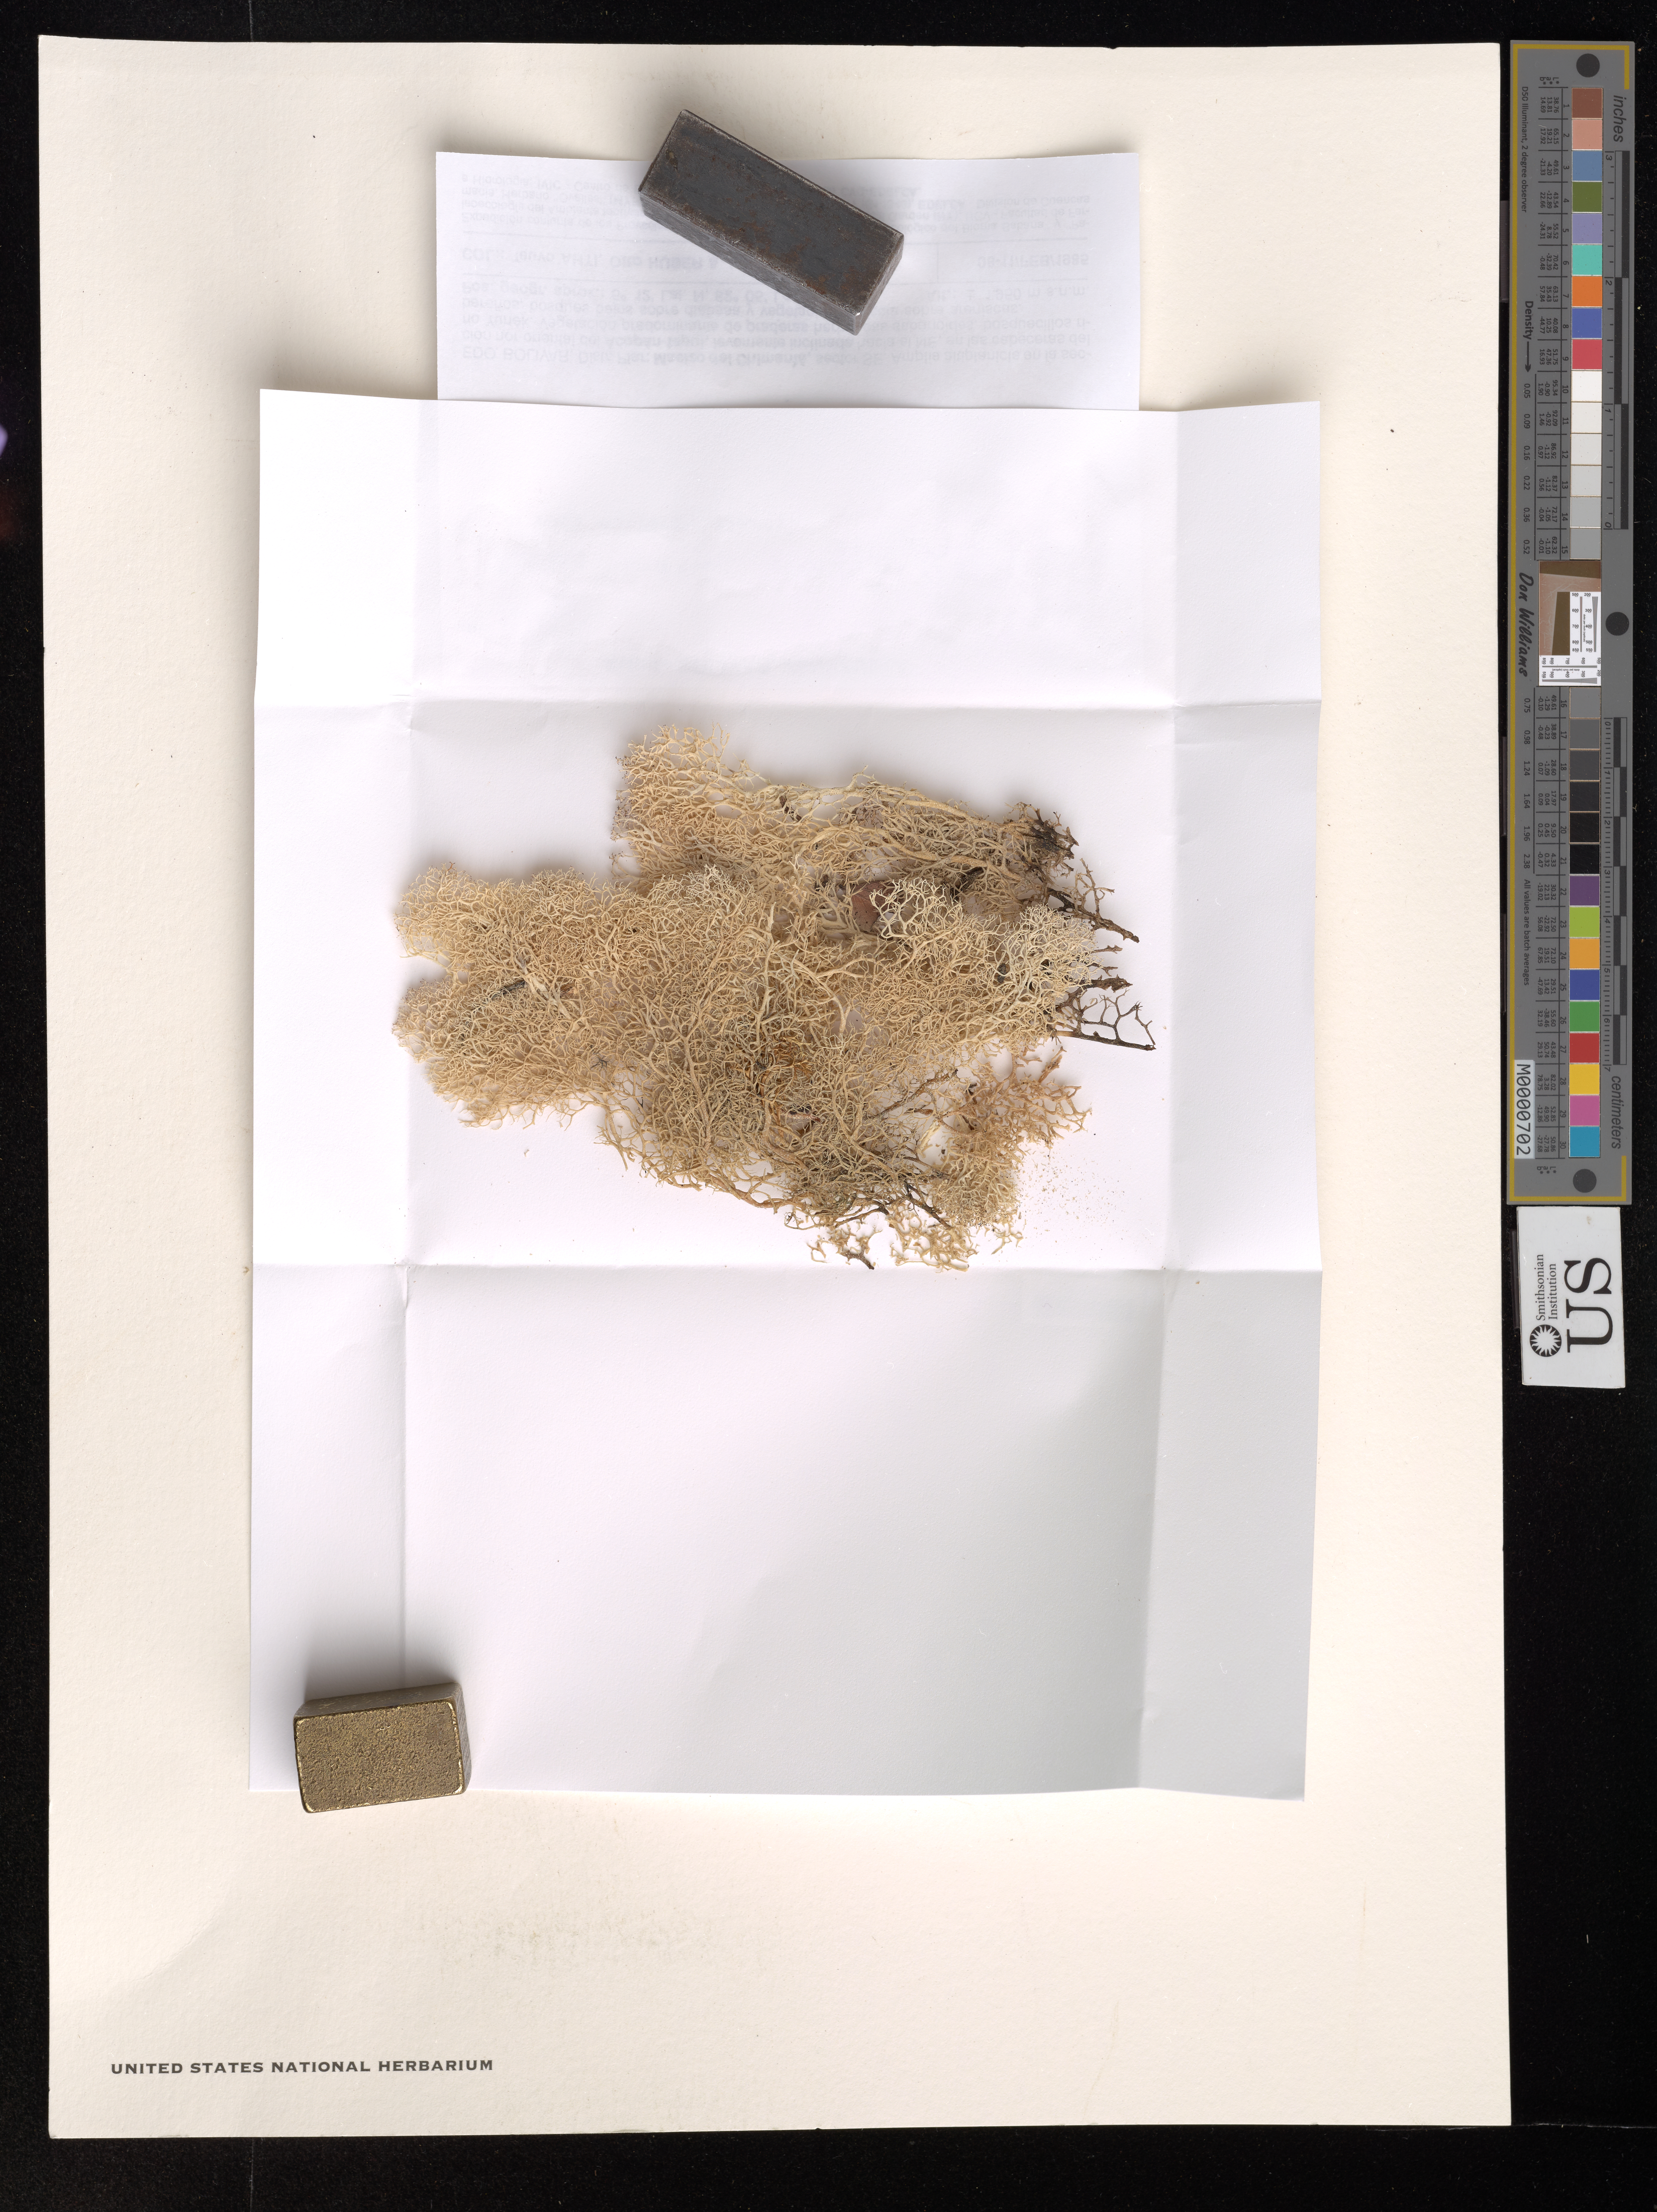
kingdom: Fungi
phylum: Ascomycota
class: Lecanoromycetes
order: Lecanorales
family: Cladoniaceae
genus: Cladonia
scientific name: Cladonia dendroides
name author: (Abbayes) Ahti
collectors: T. T. Ahti, O. Huber & J. J. Pipoly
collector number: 45149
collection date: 1985-02-08/1985-02-11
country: Venezuela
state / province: Bolivar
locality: Distr. Piar: Macizo del Chimantá, sector SE. Amplia altiplanicie en la sección nor-oriental del Acopán-tepui, levemente inclinada hacia el NE, en las cabeceras del río Yunék.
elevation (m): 1.95